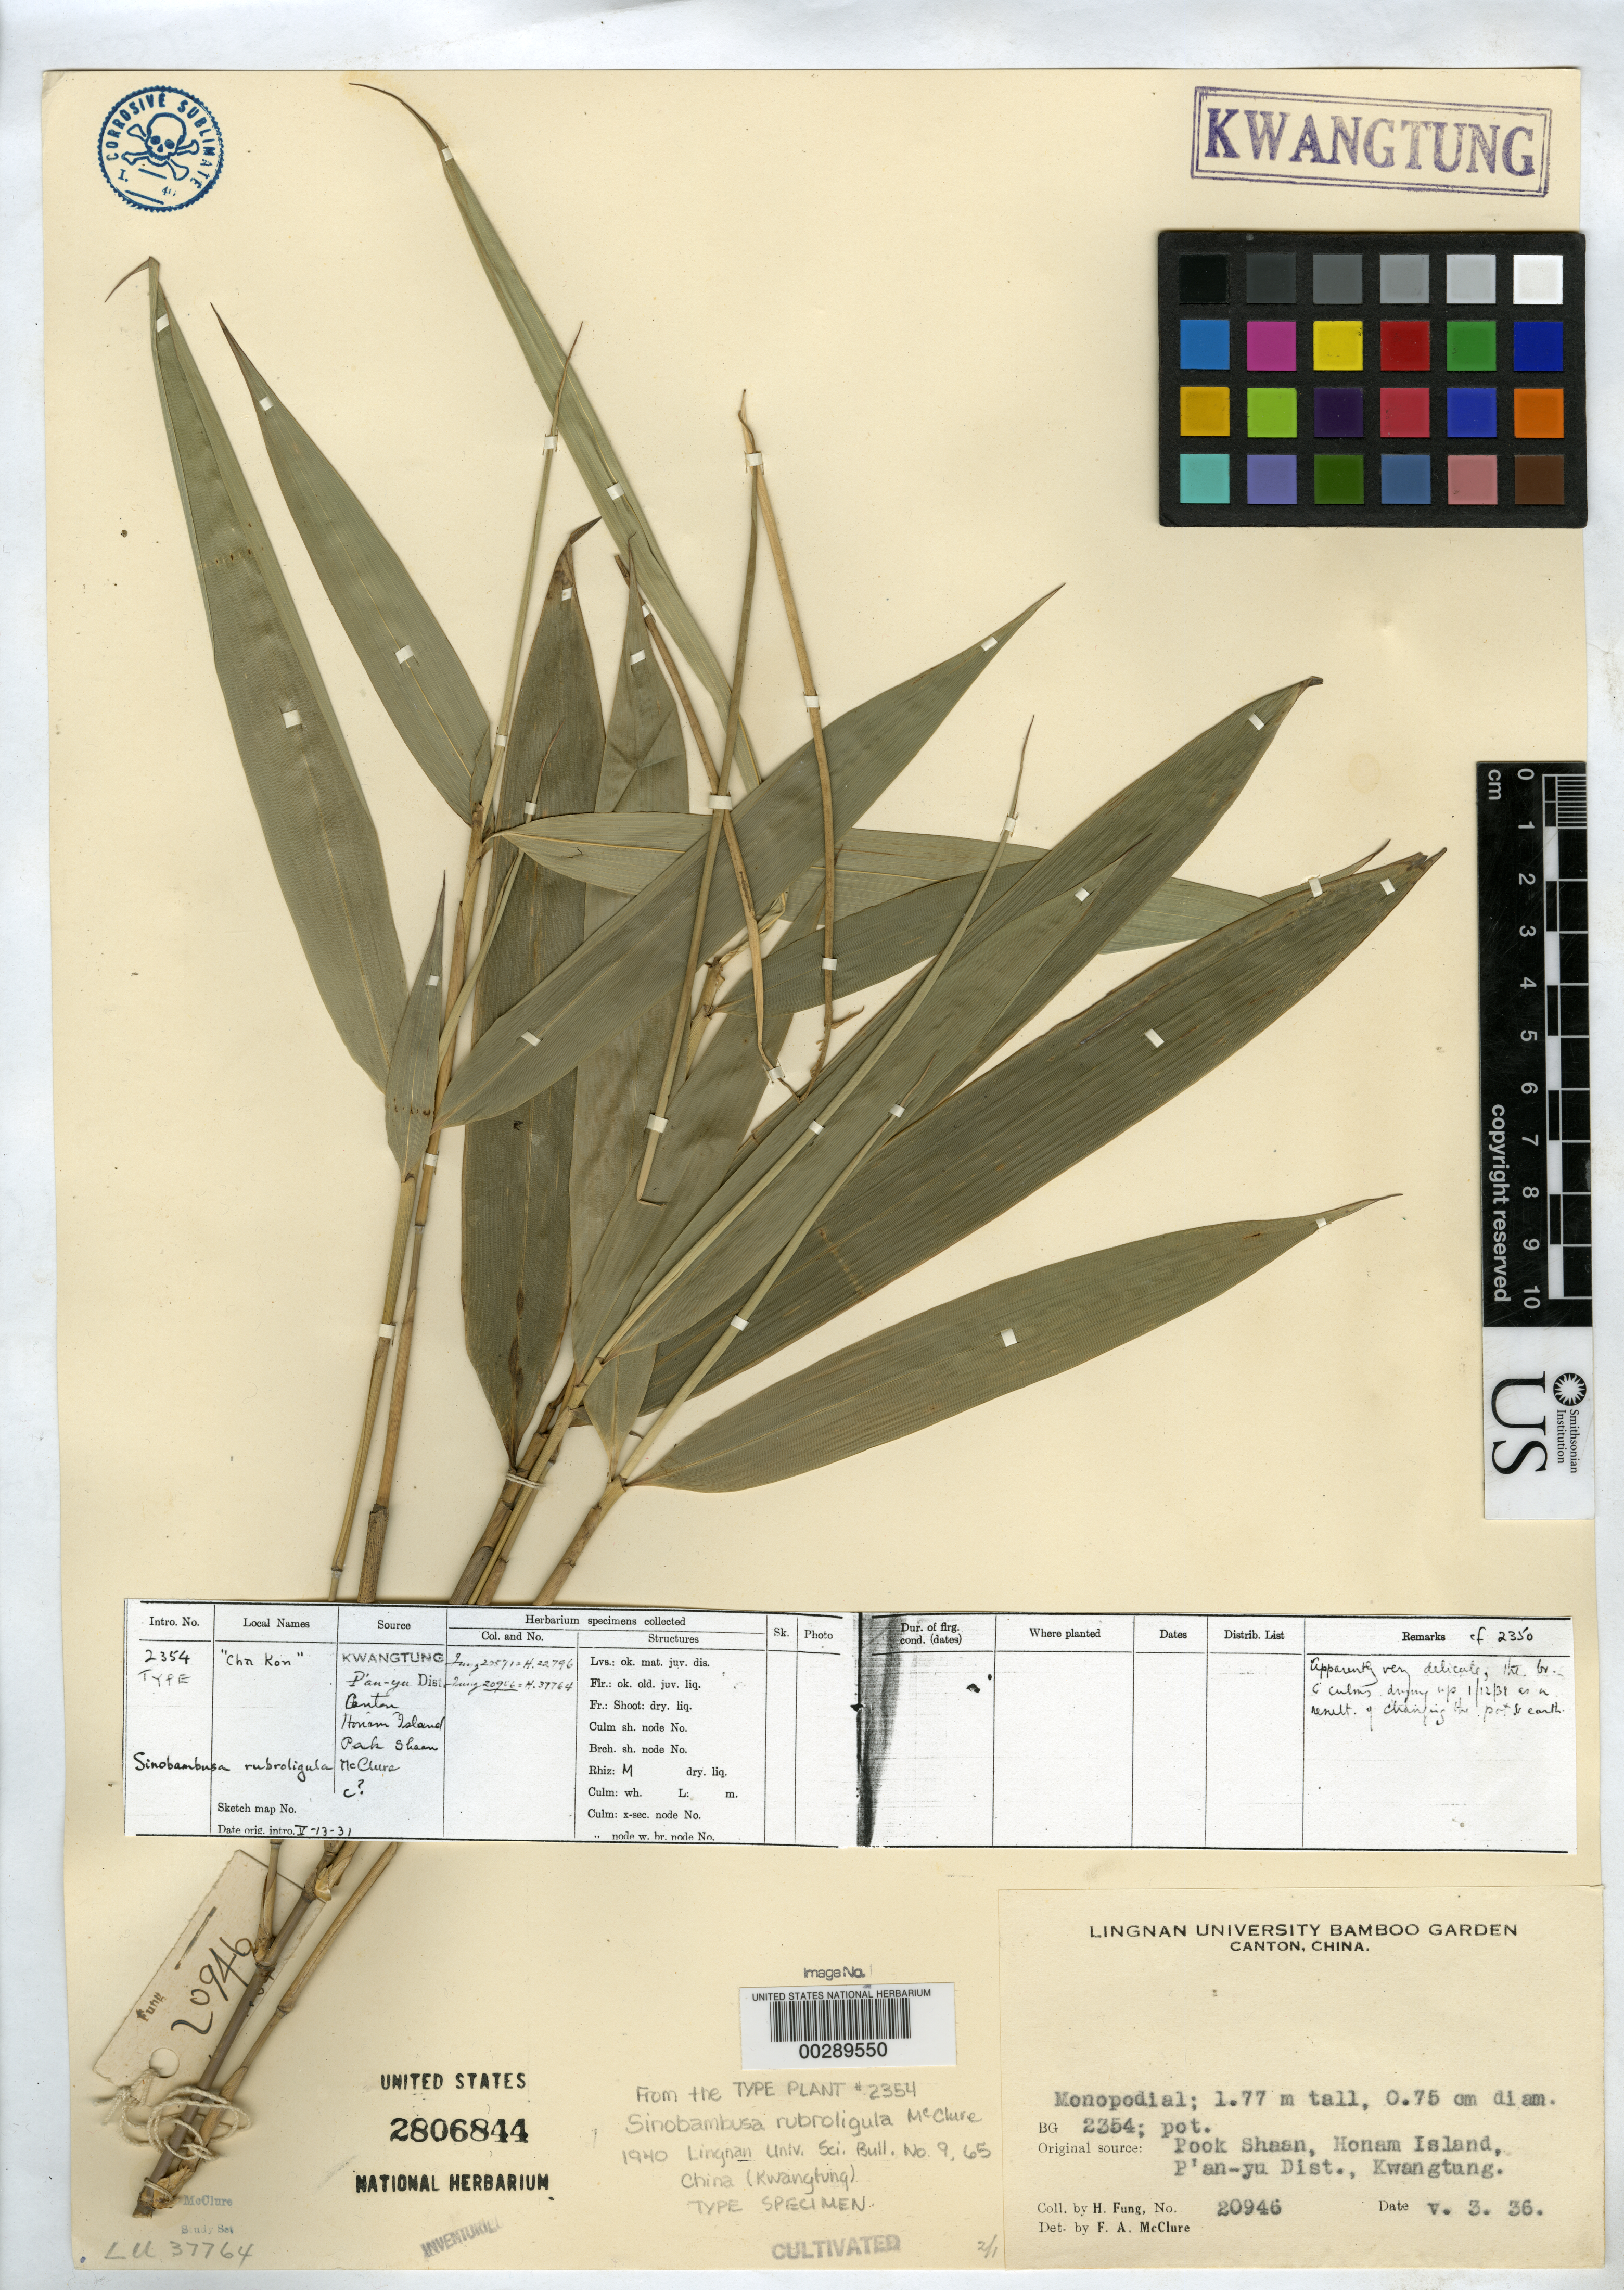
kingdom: Plantae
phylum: Tracheophyta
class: Liliopsida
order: Poales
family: Poaceae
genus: Sinobambusa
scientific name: Sinobambusa rubroligula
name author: McClure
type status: Isotype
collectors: H. L. Fung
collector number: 20946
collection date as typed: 03 May 1936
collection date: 1936-05-03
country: China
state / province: Hainan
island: Hainan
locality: P'an-yu Dist. Pook Shaan.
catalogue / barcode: US 2806844